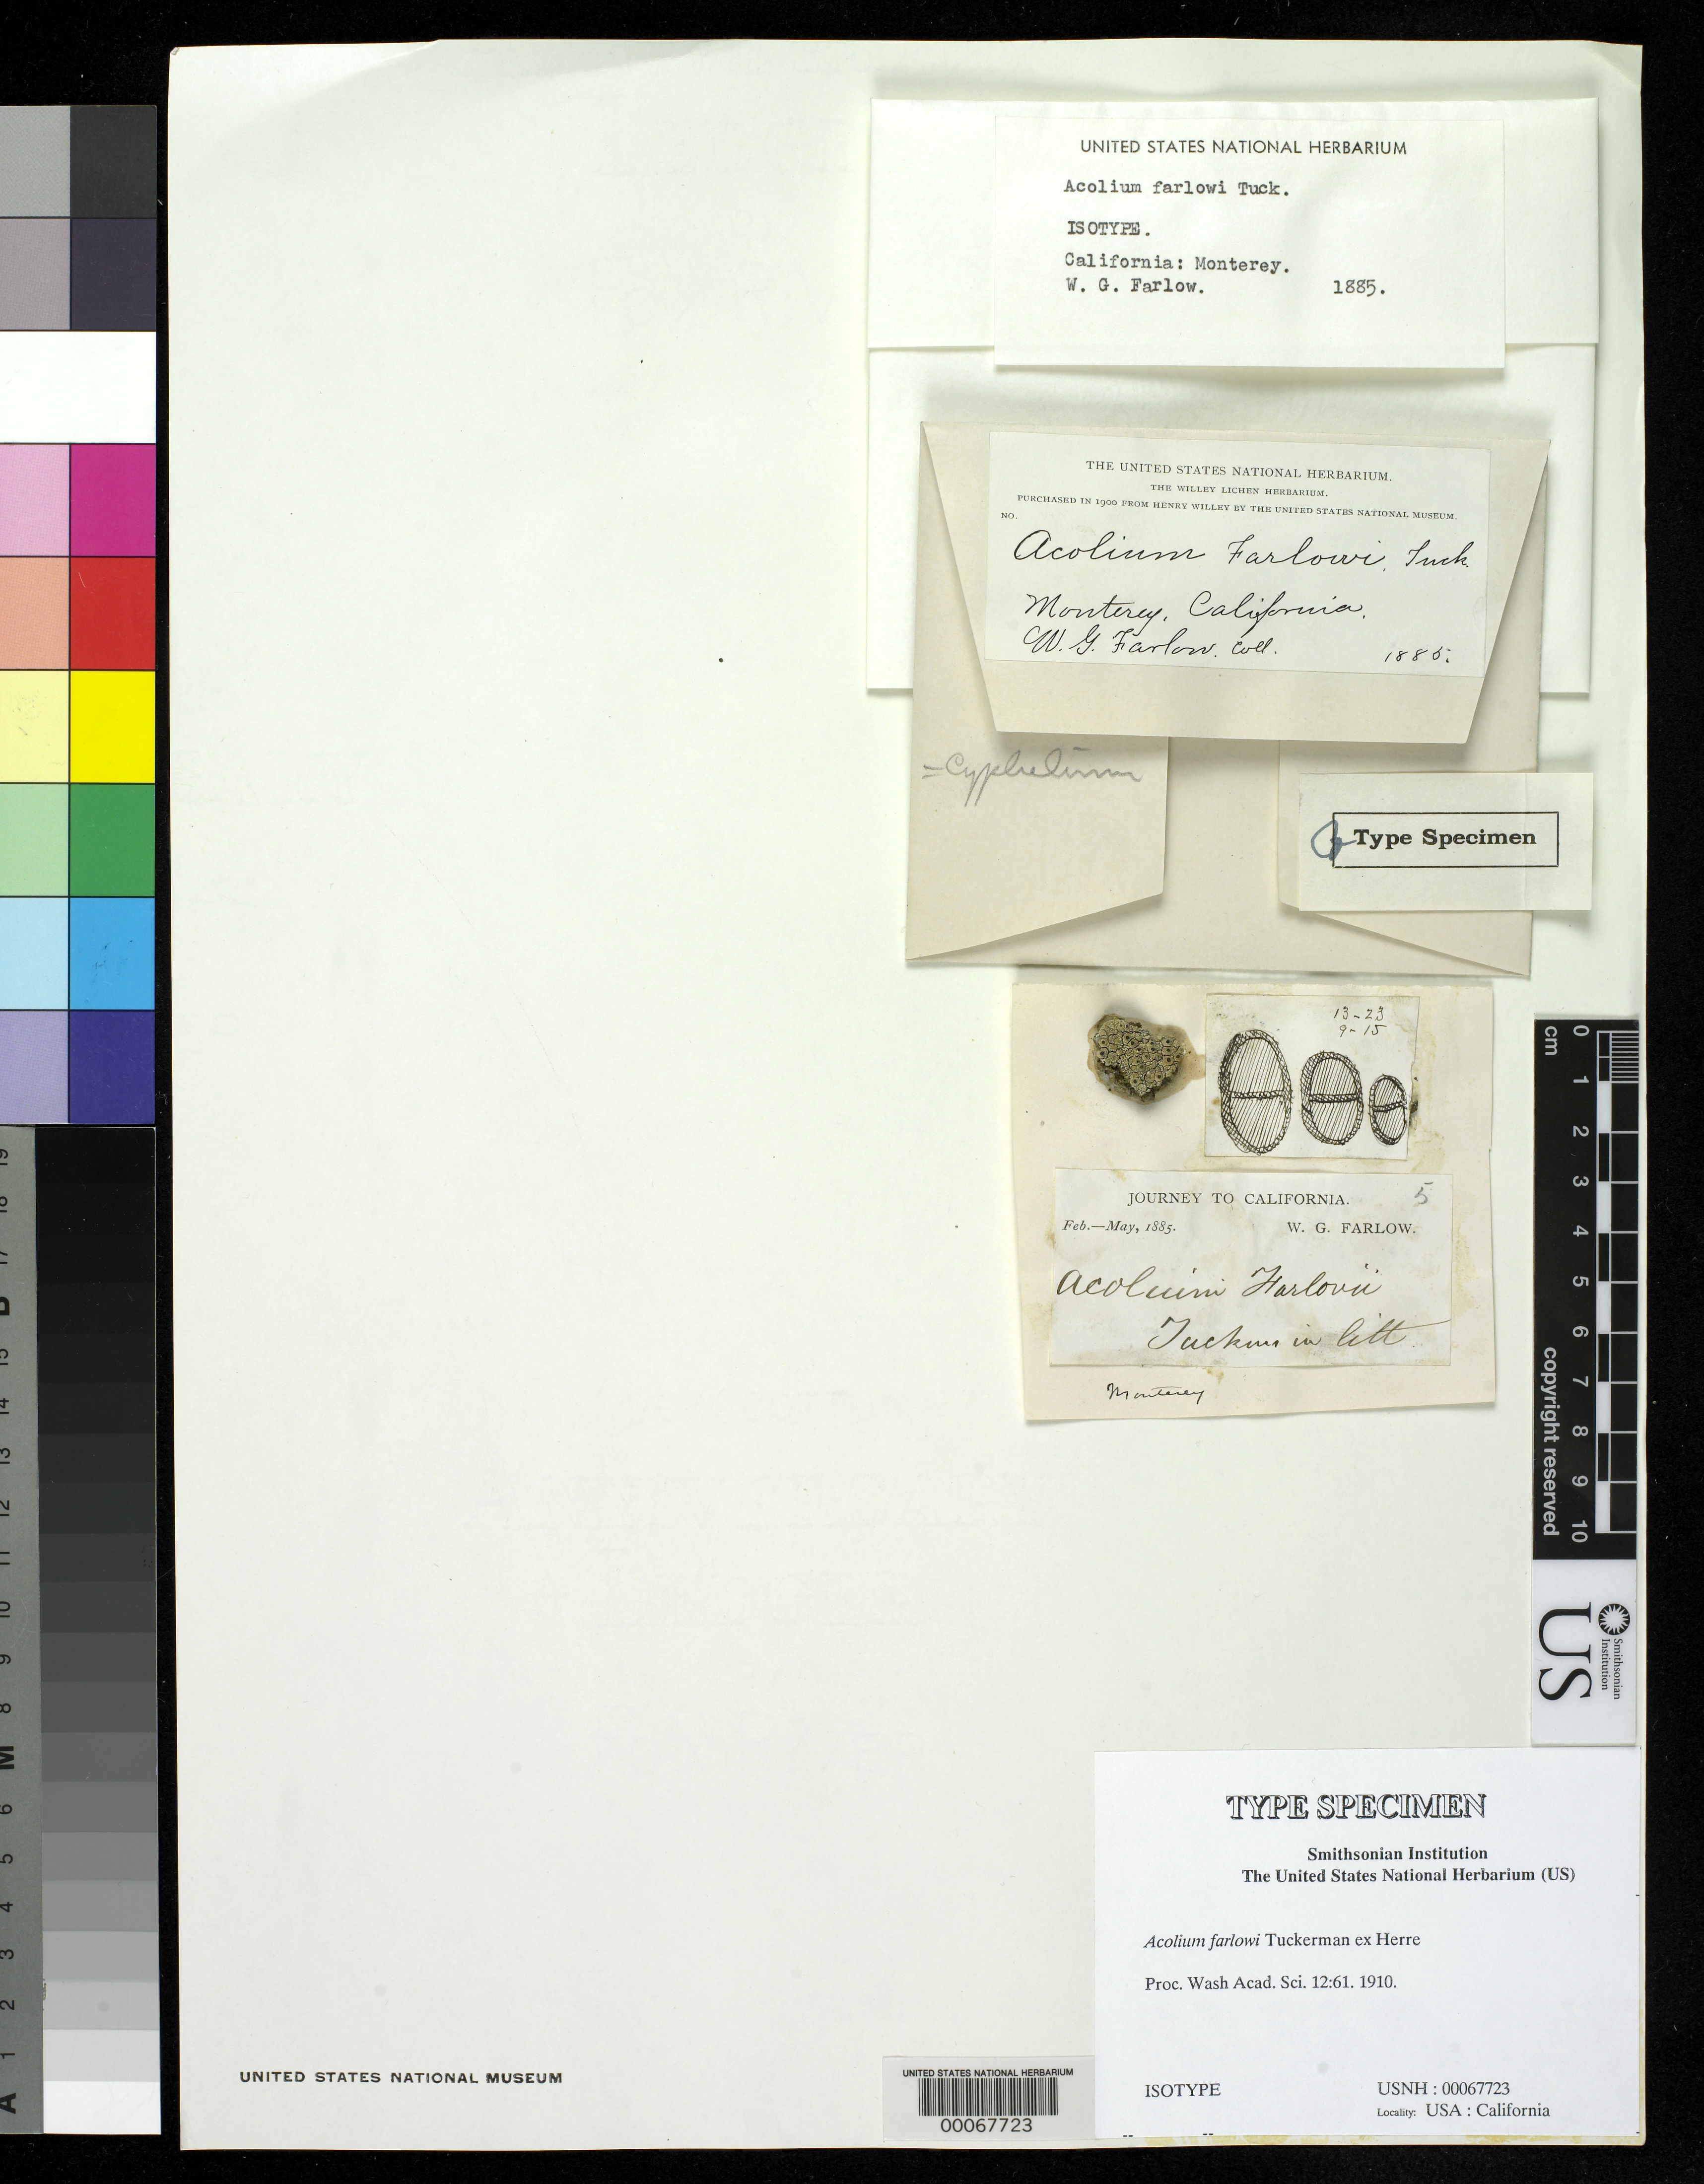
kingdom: Fungi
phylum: Ascomycota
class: Lecanoromycetes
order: Caliciales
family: Caliciaceae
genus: Acolium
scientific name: Acolium farlowi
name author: Tuck. ex Herre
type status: Isotype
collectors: W. G. Farlow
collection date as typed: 1885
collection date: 1885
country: United States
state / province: California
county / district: Monterey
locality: Monterey.